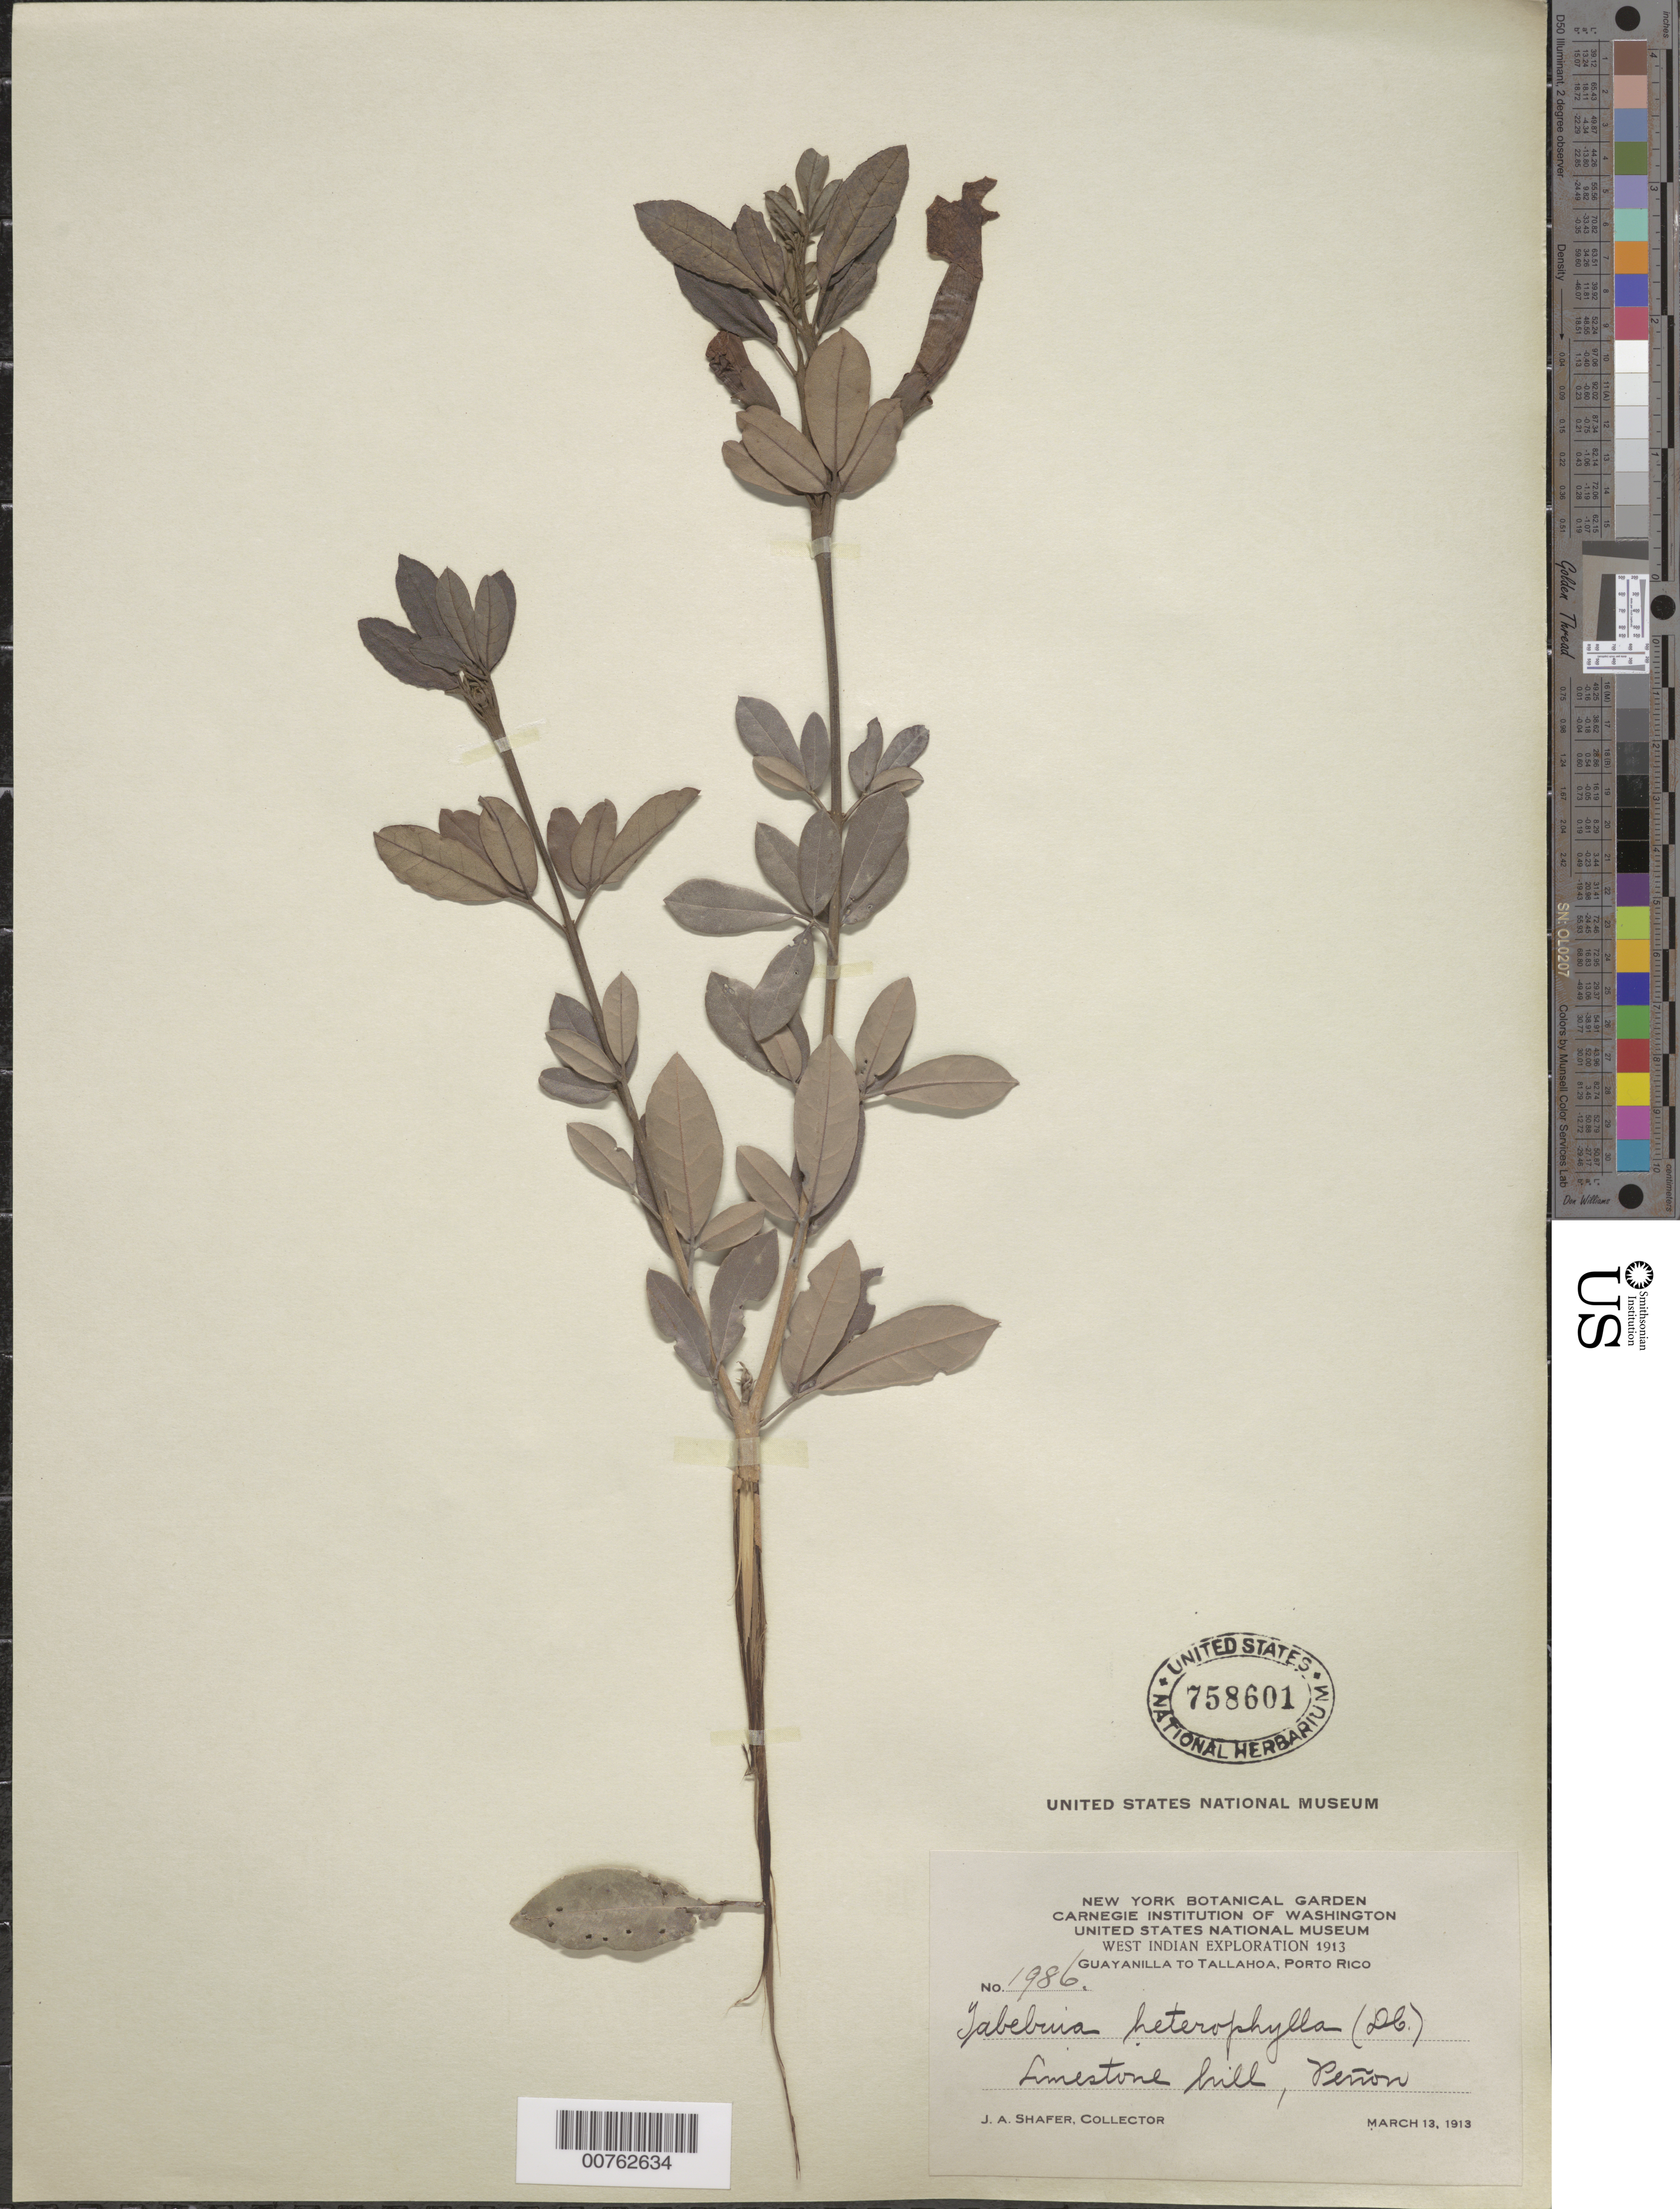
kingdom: Plantae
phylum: Tracheophyta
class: Magnoliopsida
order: Lamiales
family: Bignoniaceae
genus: Tabebuia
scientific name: Tabebuia heterophylla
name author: (DC.) Britton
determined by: Acevedo-Rodríguez, P., (BOT), Smithsonian Institution - National Museum of Natural History (UNITED STATES)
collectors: J. A. Shafer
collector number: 1986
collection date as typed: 13 Mar 1913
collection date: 1913-03-13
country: Puerto Rico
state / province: Guayanilla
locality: Guayanilla to Tallahoa, Peñon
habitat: Limestone hill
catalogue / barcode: US 758601